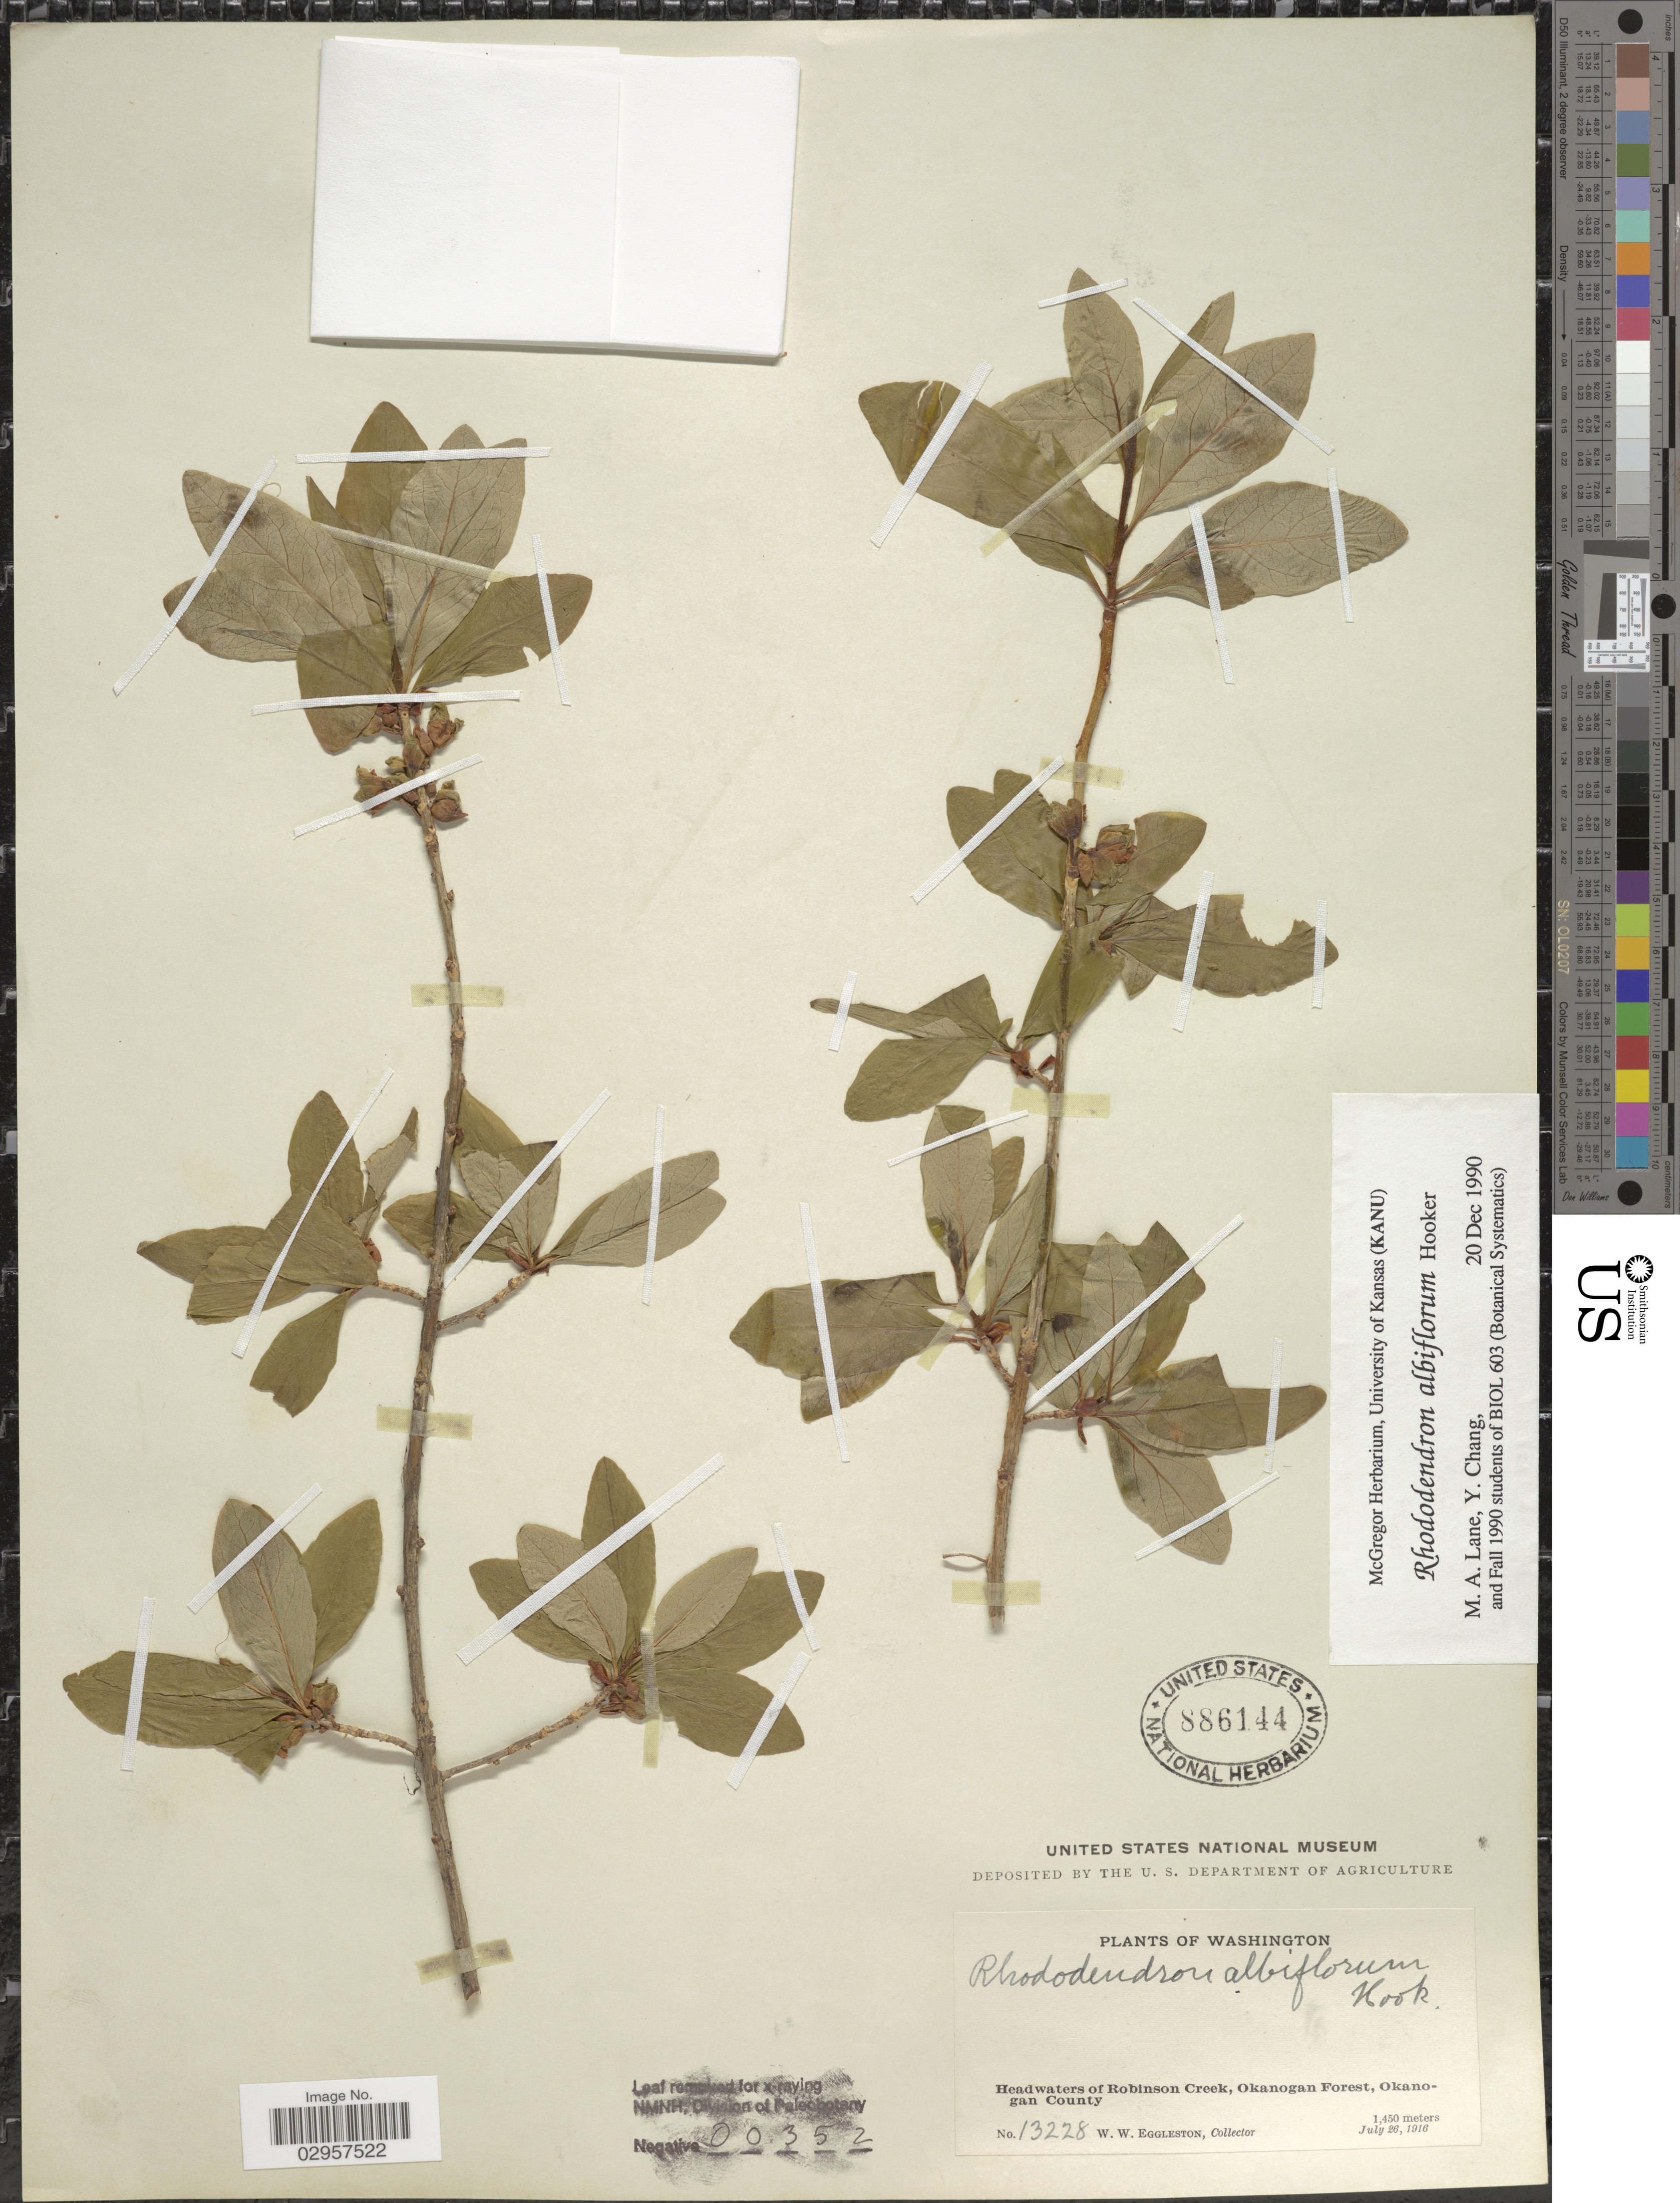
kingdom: Plantae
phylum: Tracheophyta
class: Magnoliopsida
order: Ericales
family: Ericaceae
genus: Rhododendron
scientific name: Rhododendron albiflorum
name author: Hook.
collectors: W. W. Eggleston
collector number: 13228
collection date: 1916-07-26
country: United States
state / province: Washington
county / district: Okanogan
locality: Headwaters of Robinson Creek, Okanogan Forest, Okanogan County.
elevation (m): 1450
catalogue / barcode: US 886144